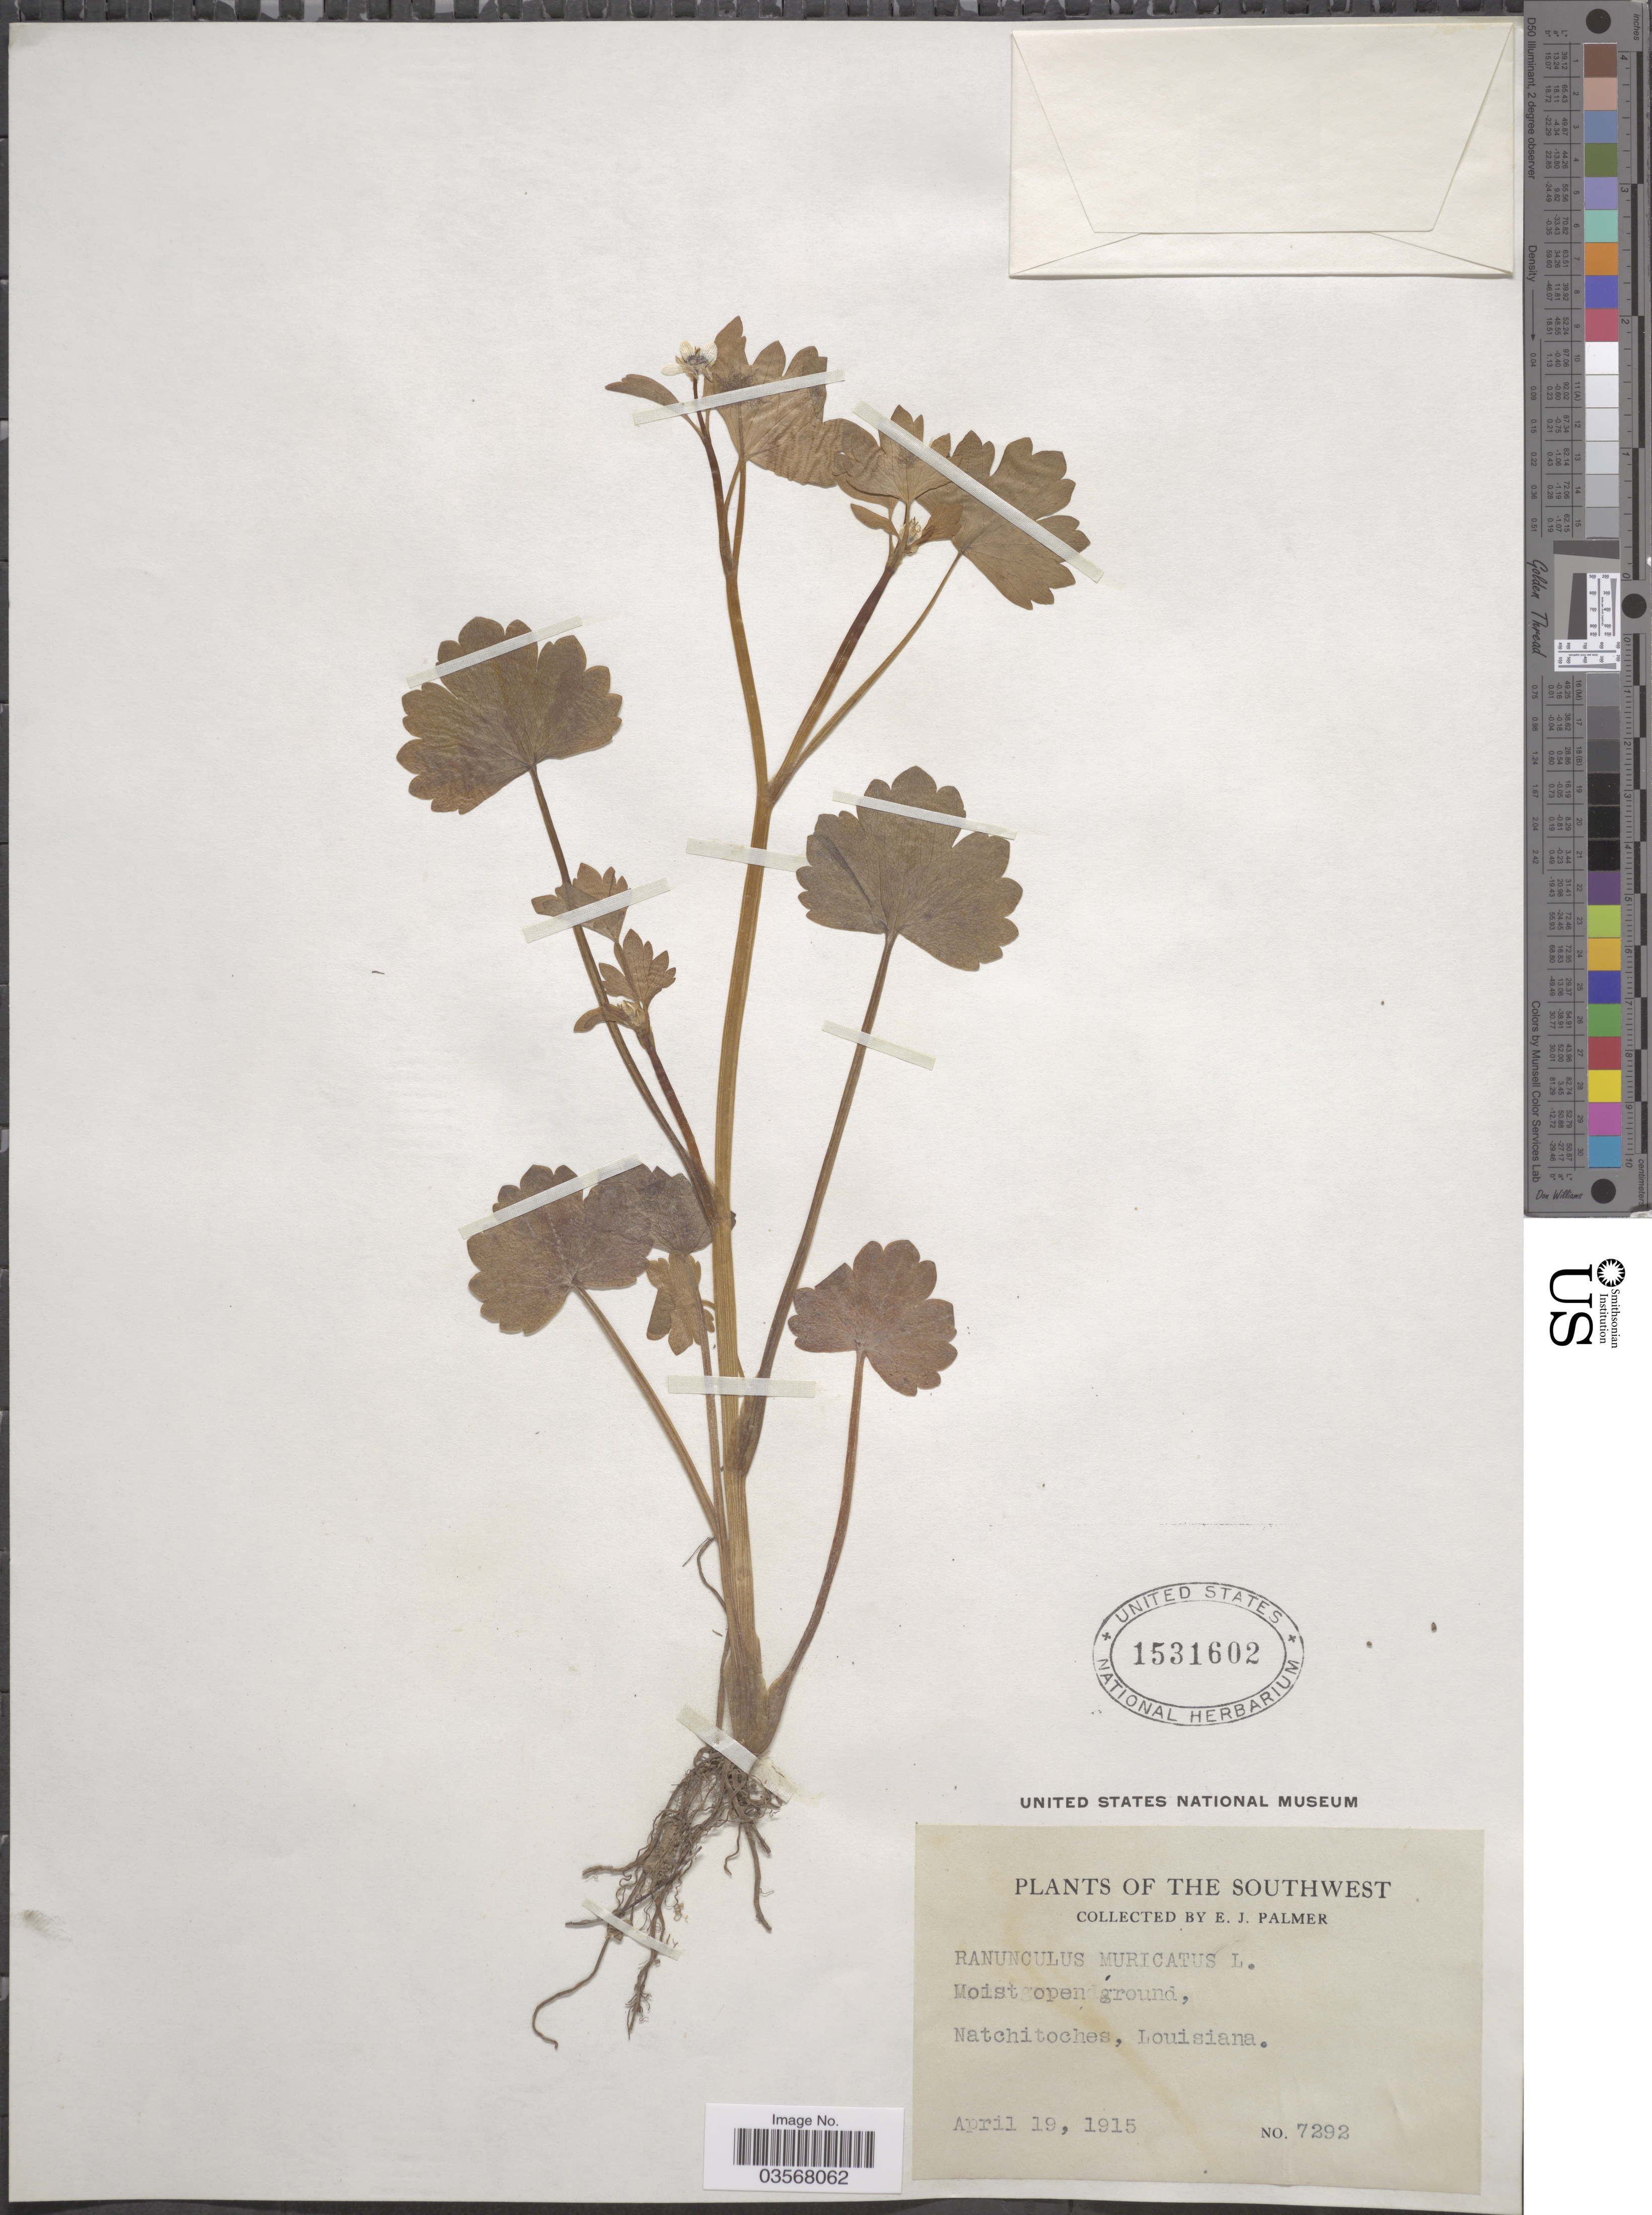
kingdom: Plantae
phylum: Tracheophyta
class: Magnoliopsida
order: Ranunculales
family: Ranunculaceae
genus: Ranunculus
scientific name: Ranunculus muricatus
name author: L.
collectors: E. J. Palmer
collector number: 7292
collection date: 1915-04-19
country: United States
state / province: Louisiana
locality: The Southwest. Natchitoches.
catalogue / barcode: US 1531602